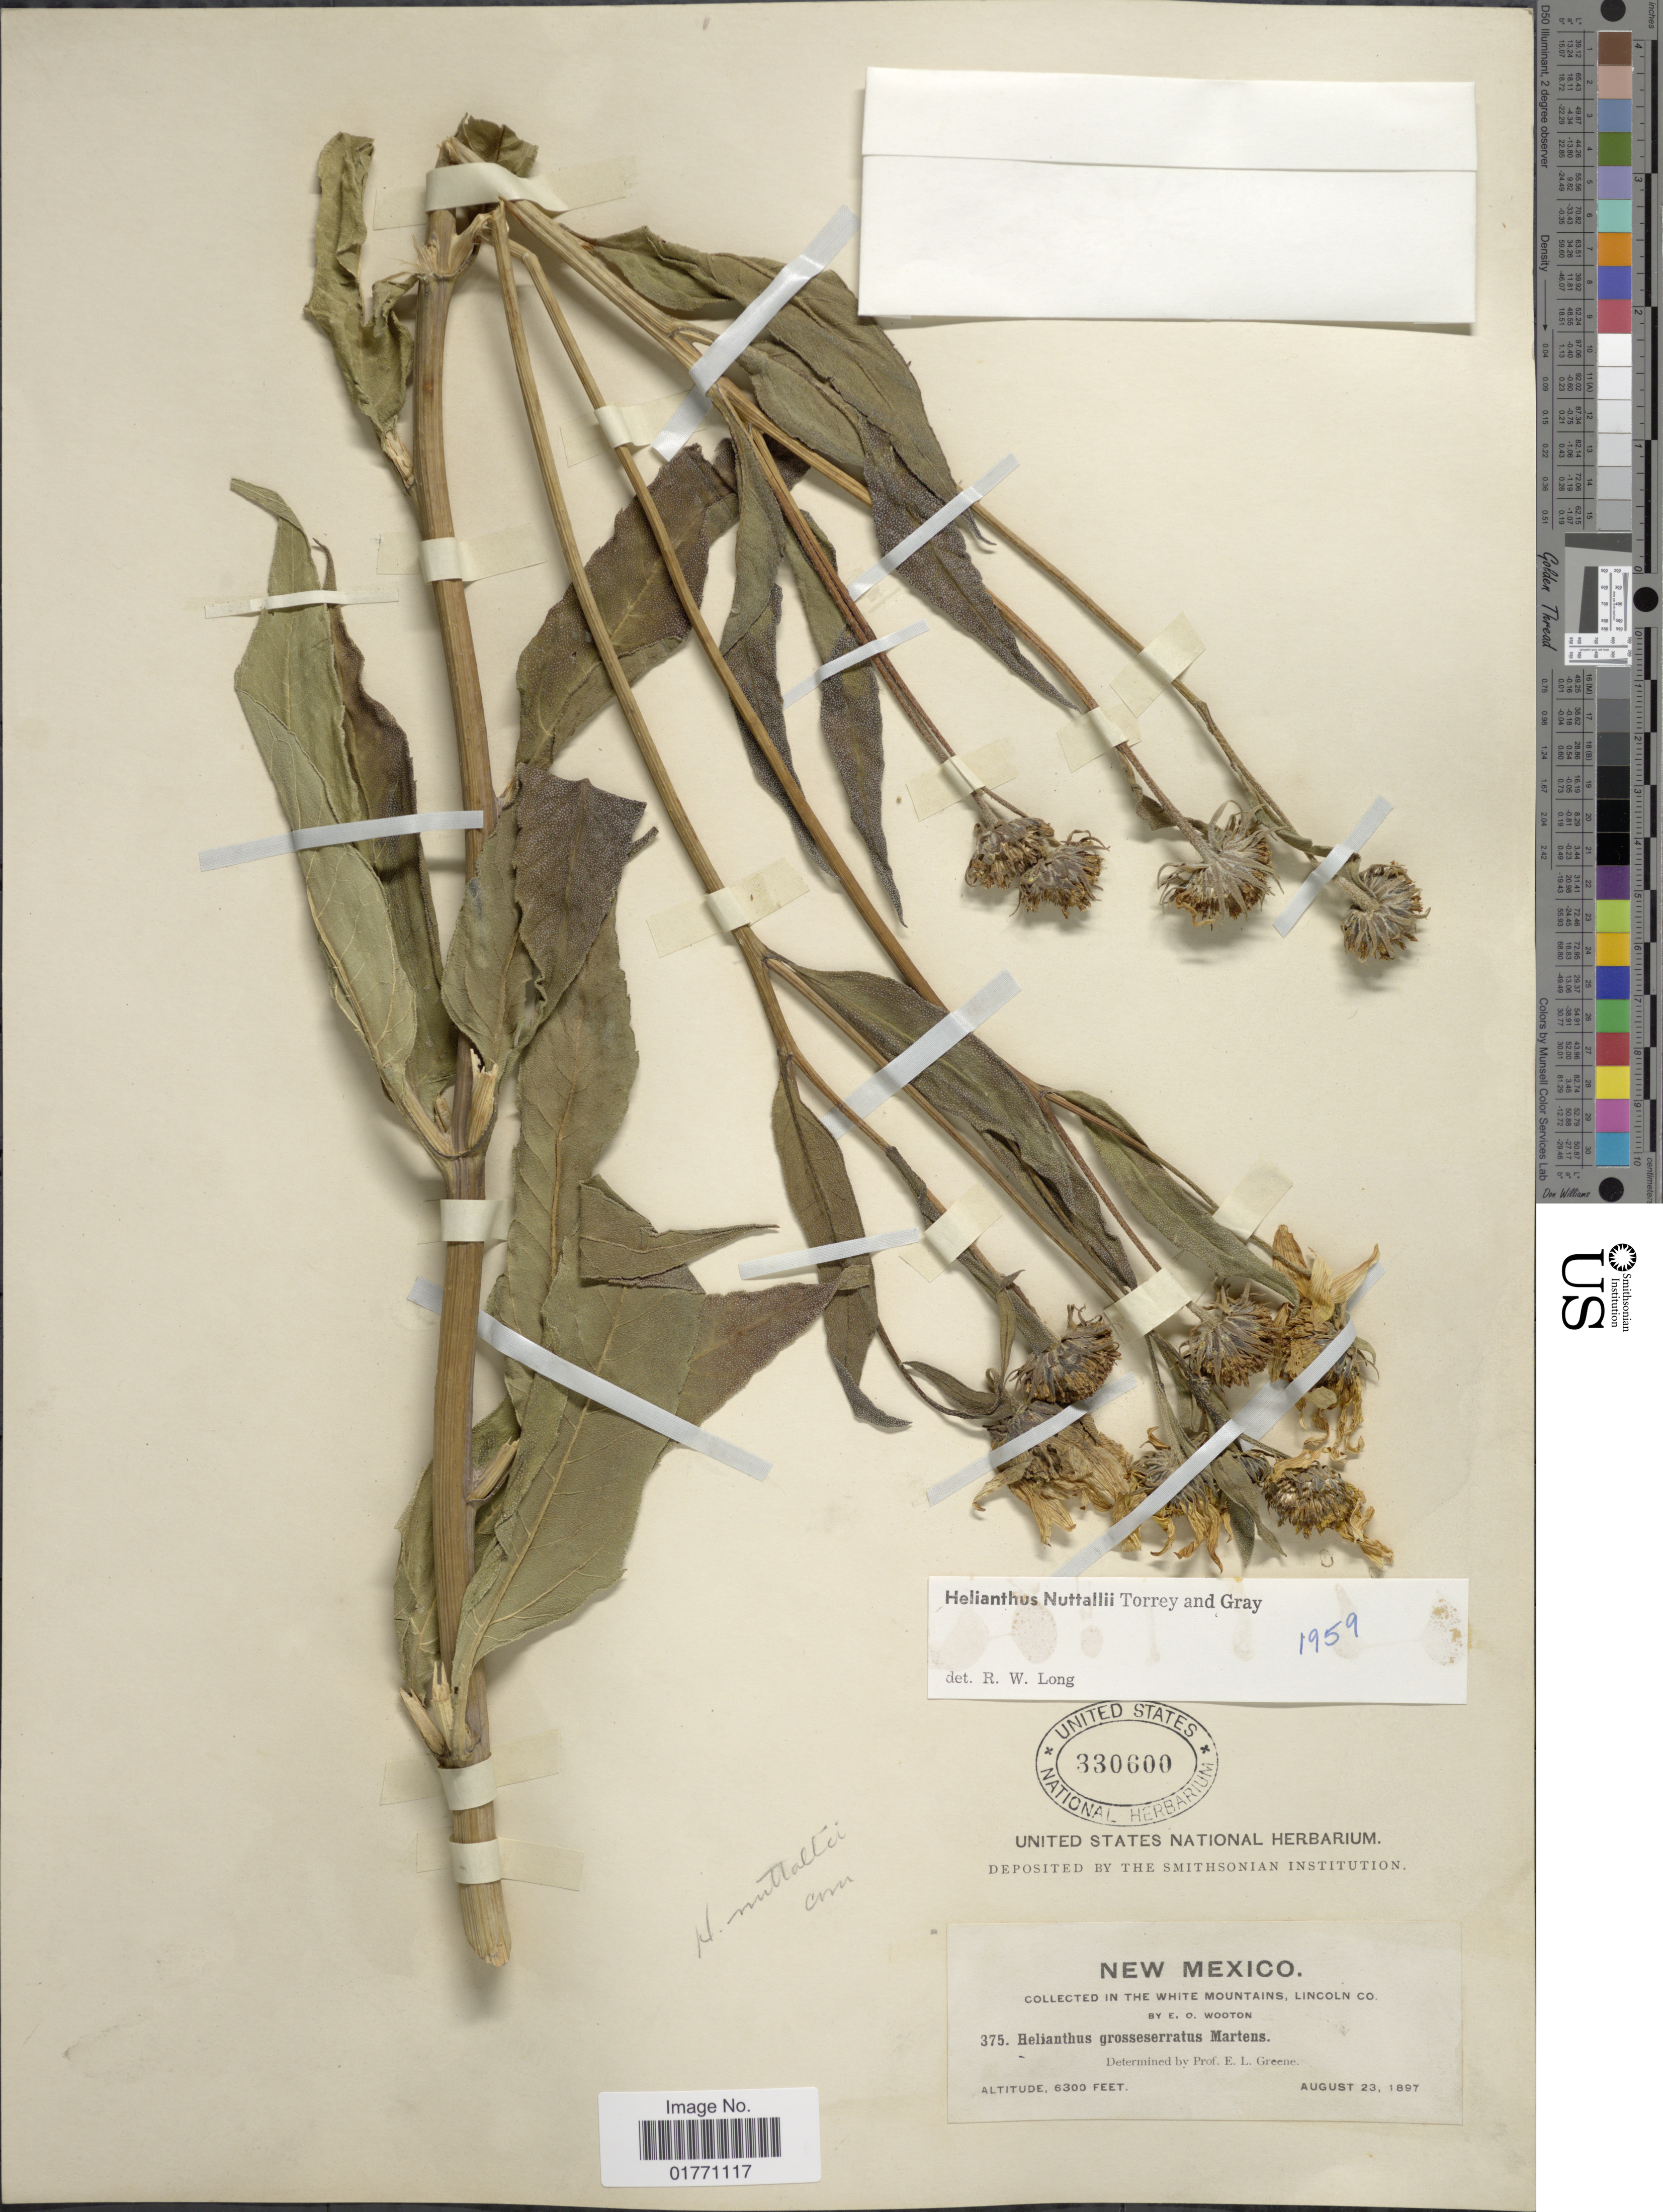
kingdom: Plantae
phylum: Tracheophyta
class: Magnoliopsida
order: Asterales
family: Asteraceae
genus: Helianthus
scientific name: Helianthus nuttallii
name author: Torr. & A. Gray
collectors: E. O. Wooton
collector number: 375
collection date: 1897-08-23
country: United States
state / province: New Mexico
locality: In the White Mountains, Lincoln Co.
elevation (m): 1920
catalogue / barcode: US 330600